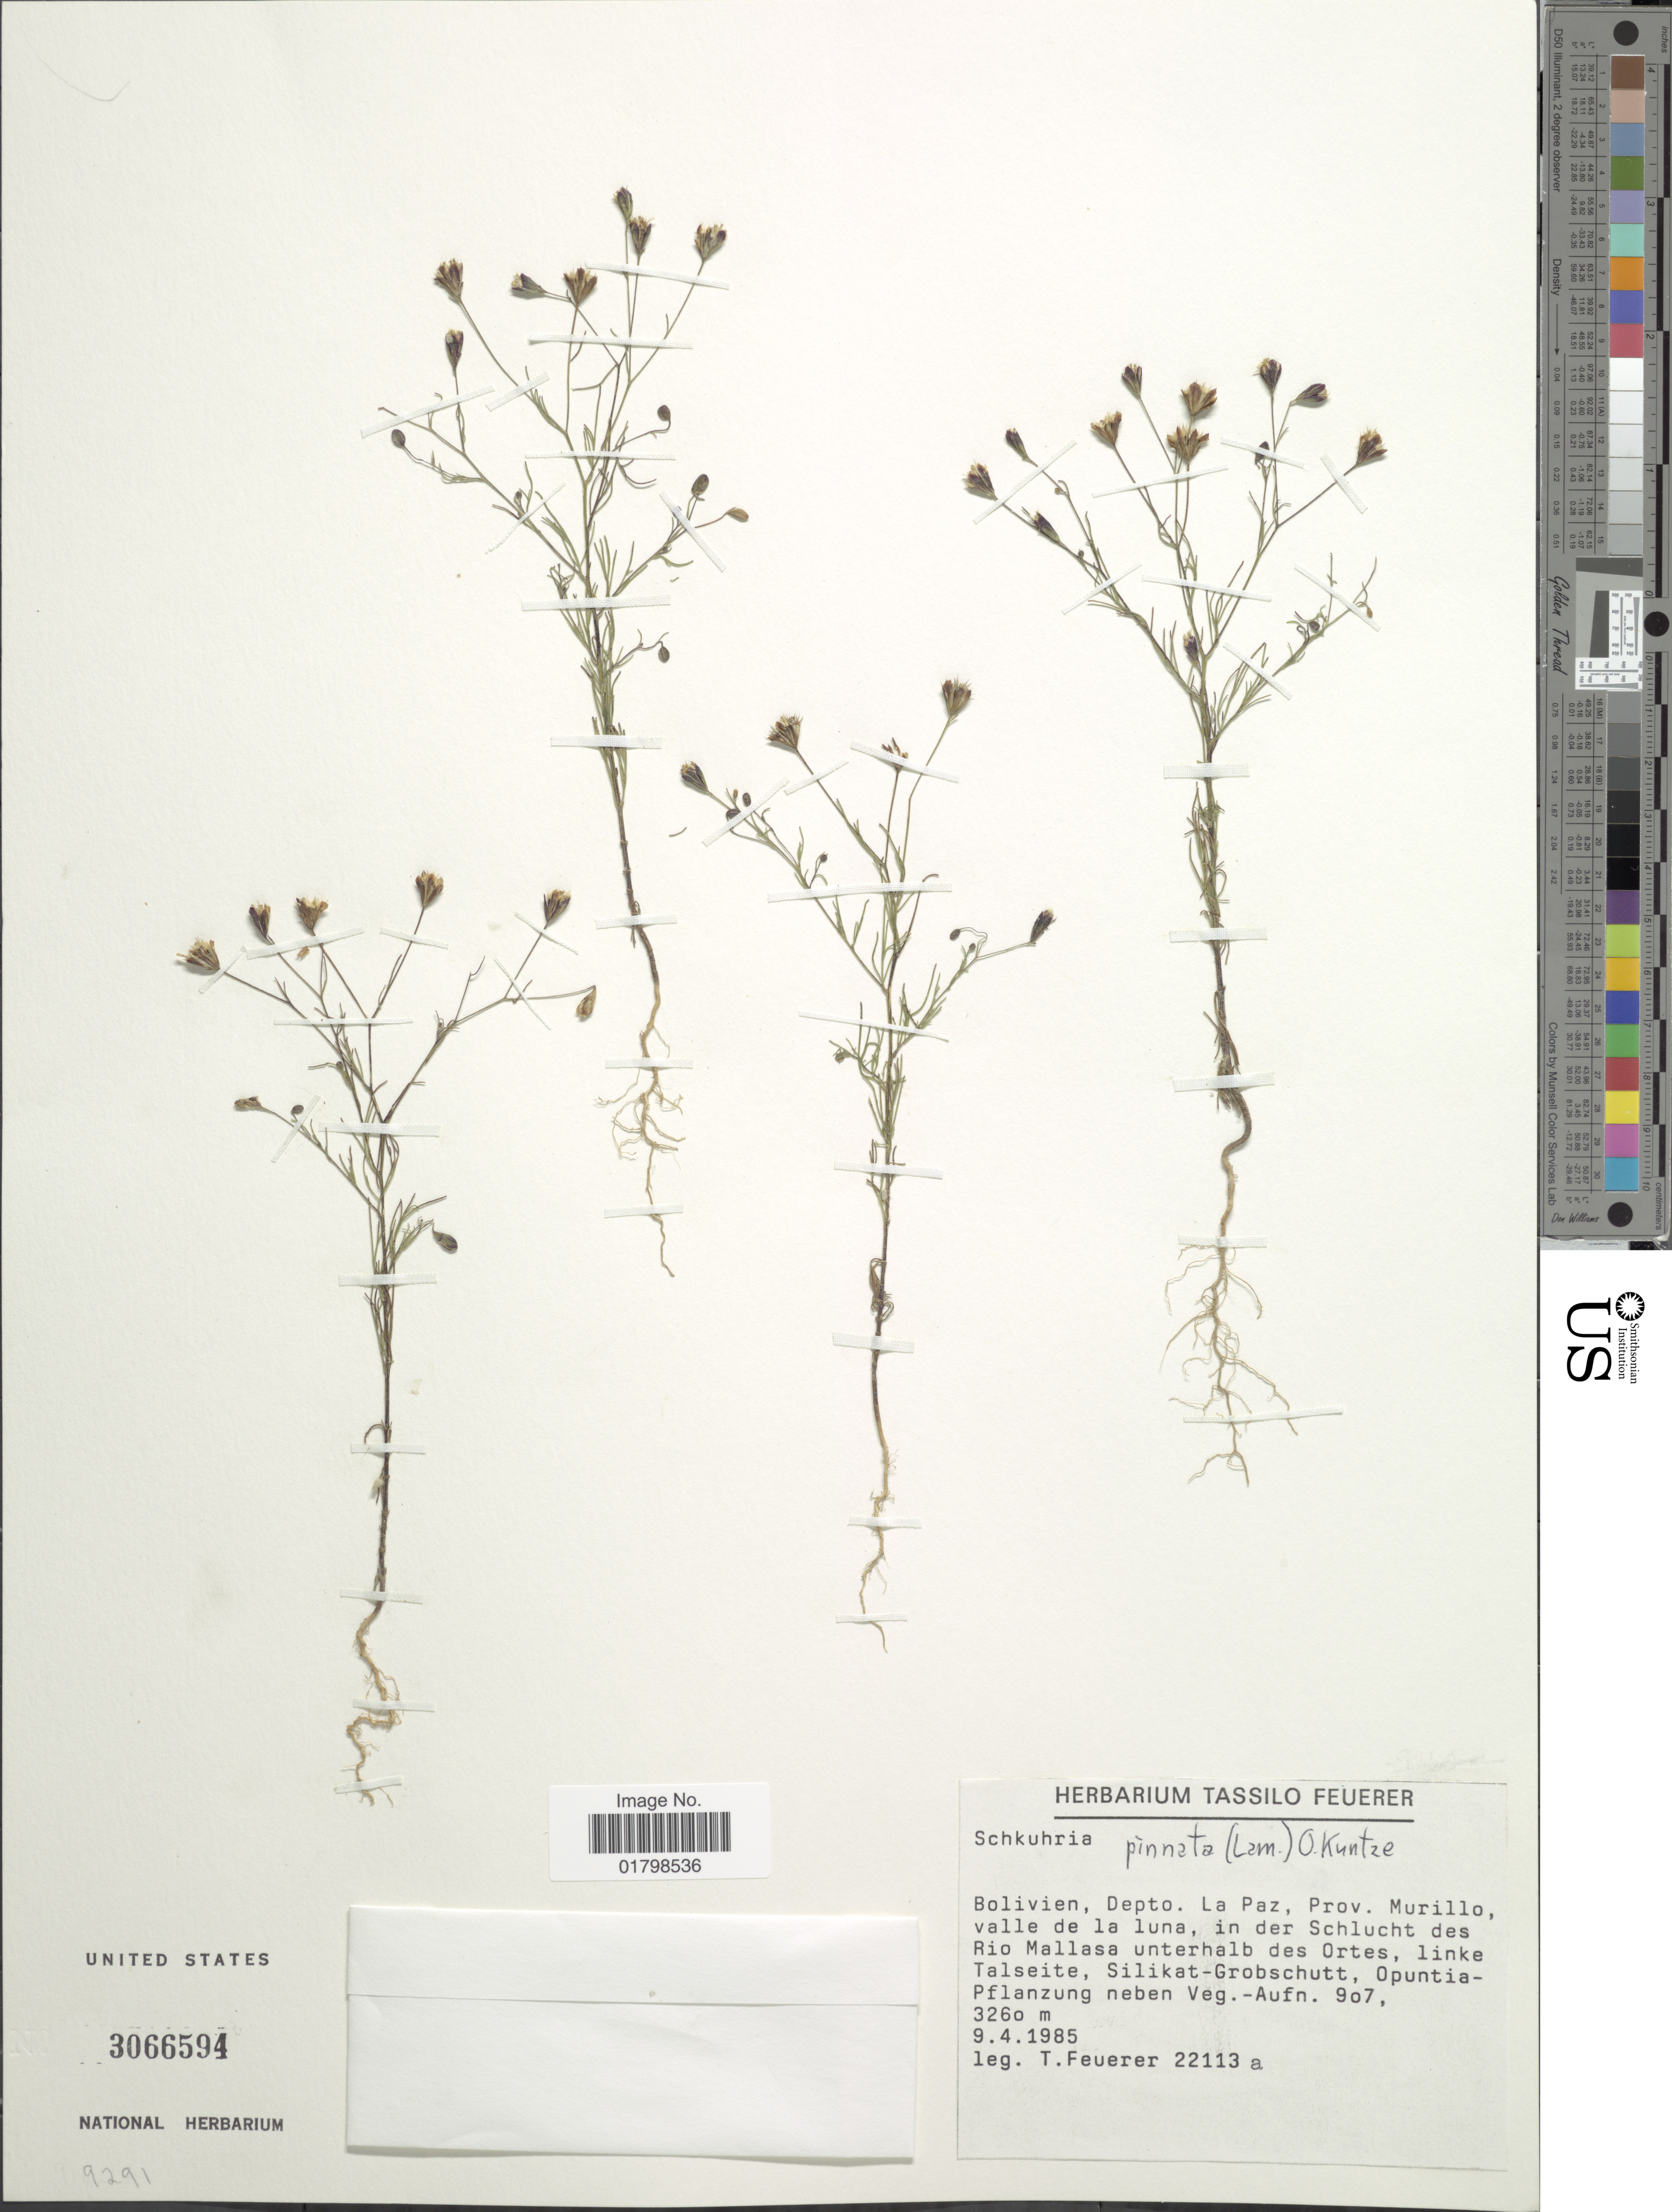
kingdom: Plantae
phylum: Tracheophyta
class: Magnoliopsida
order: Asterales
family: Asteraceae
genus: Schkuhria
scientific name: Schkuhria pinnata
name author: (Lam.) Kuntze ex Thell.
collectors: T. Feuerer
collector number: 22113a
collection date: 1985-04-09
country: Bolivia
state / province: La Paz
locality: Prov. Murillo, valle de la luna, in der Schlucht des Rio Mallasa unterhalb des Ortes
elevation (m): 3260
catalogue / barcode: US 3066594